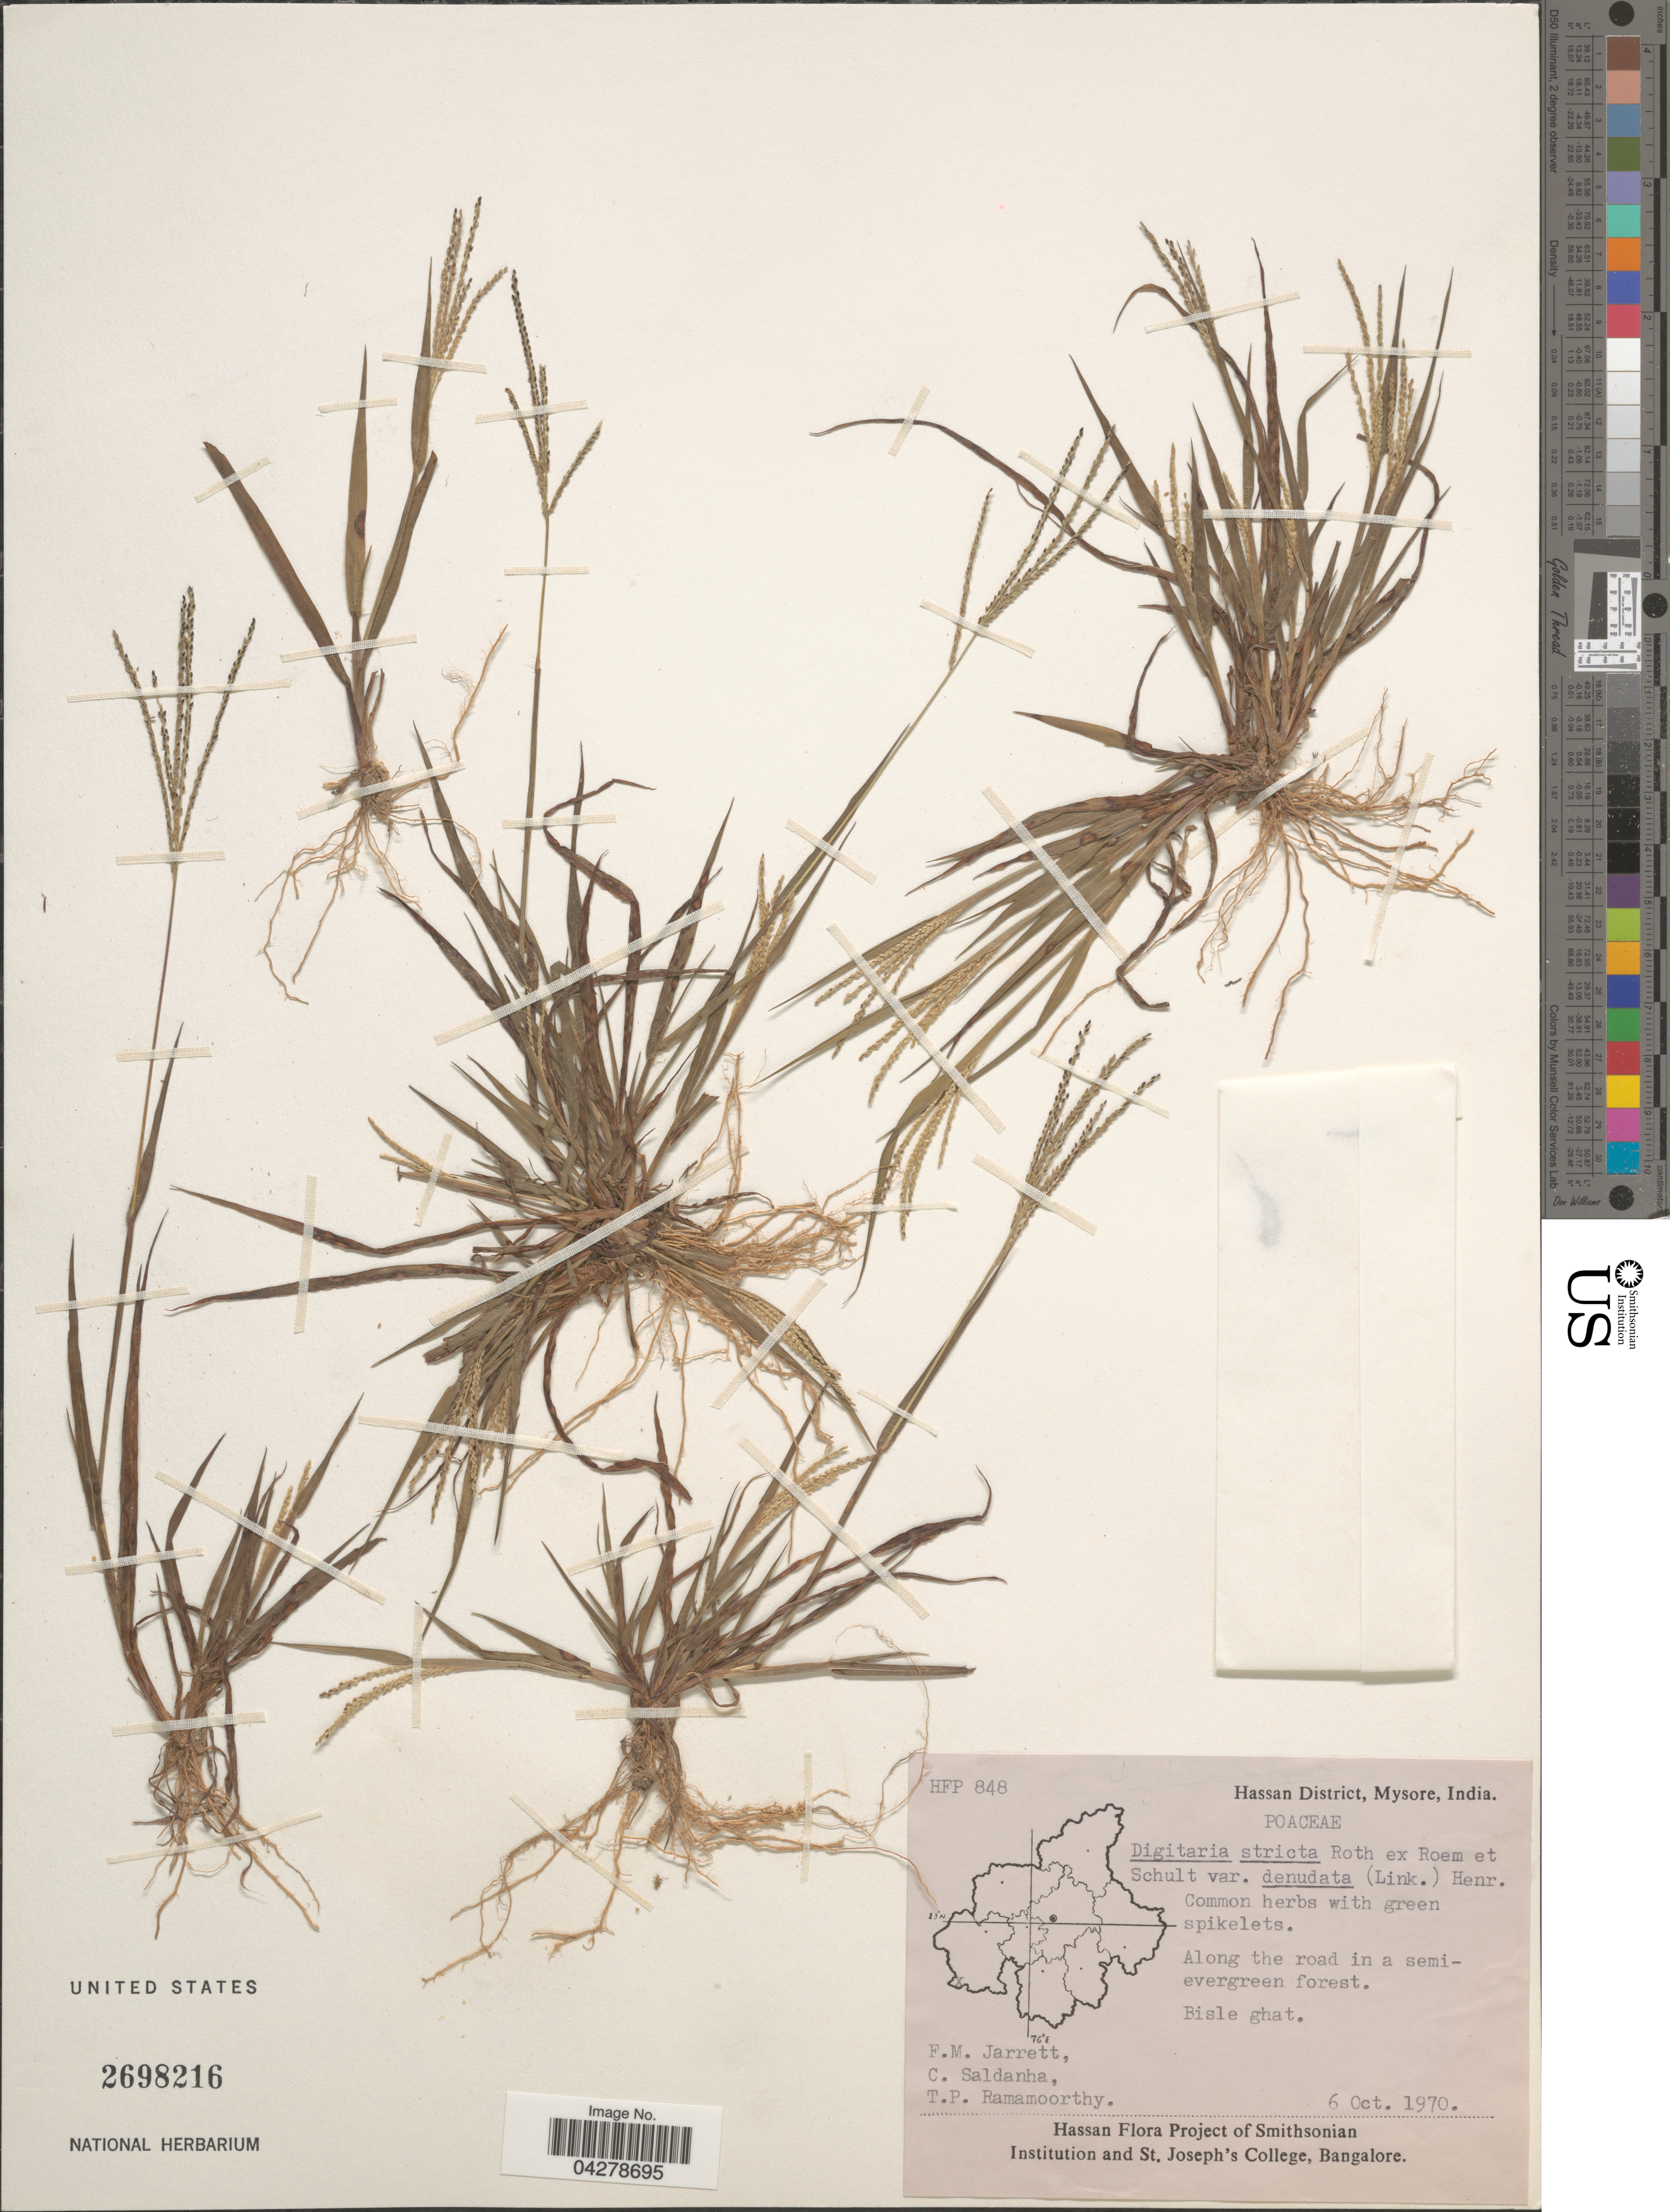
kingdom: Plantae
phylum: Tracheophyta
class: Liliopsida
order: Poales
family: Poaceae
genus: Digitaria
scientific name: Digitaria stricta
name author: Roth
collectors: F. M. Jarrett, C. Saldanha & T. P. Ramamoorthy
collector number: HFP 848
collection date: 1970-10-06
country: India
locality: Hassan District, Mysore. Bisle ghat.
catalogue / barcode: US 2698216